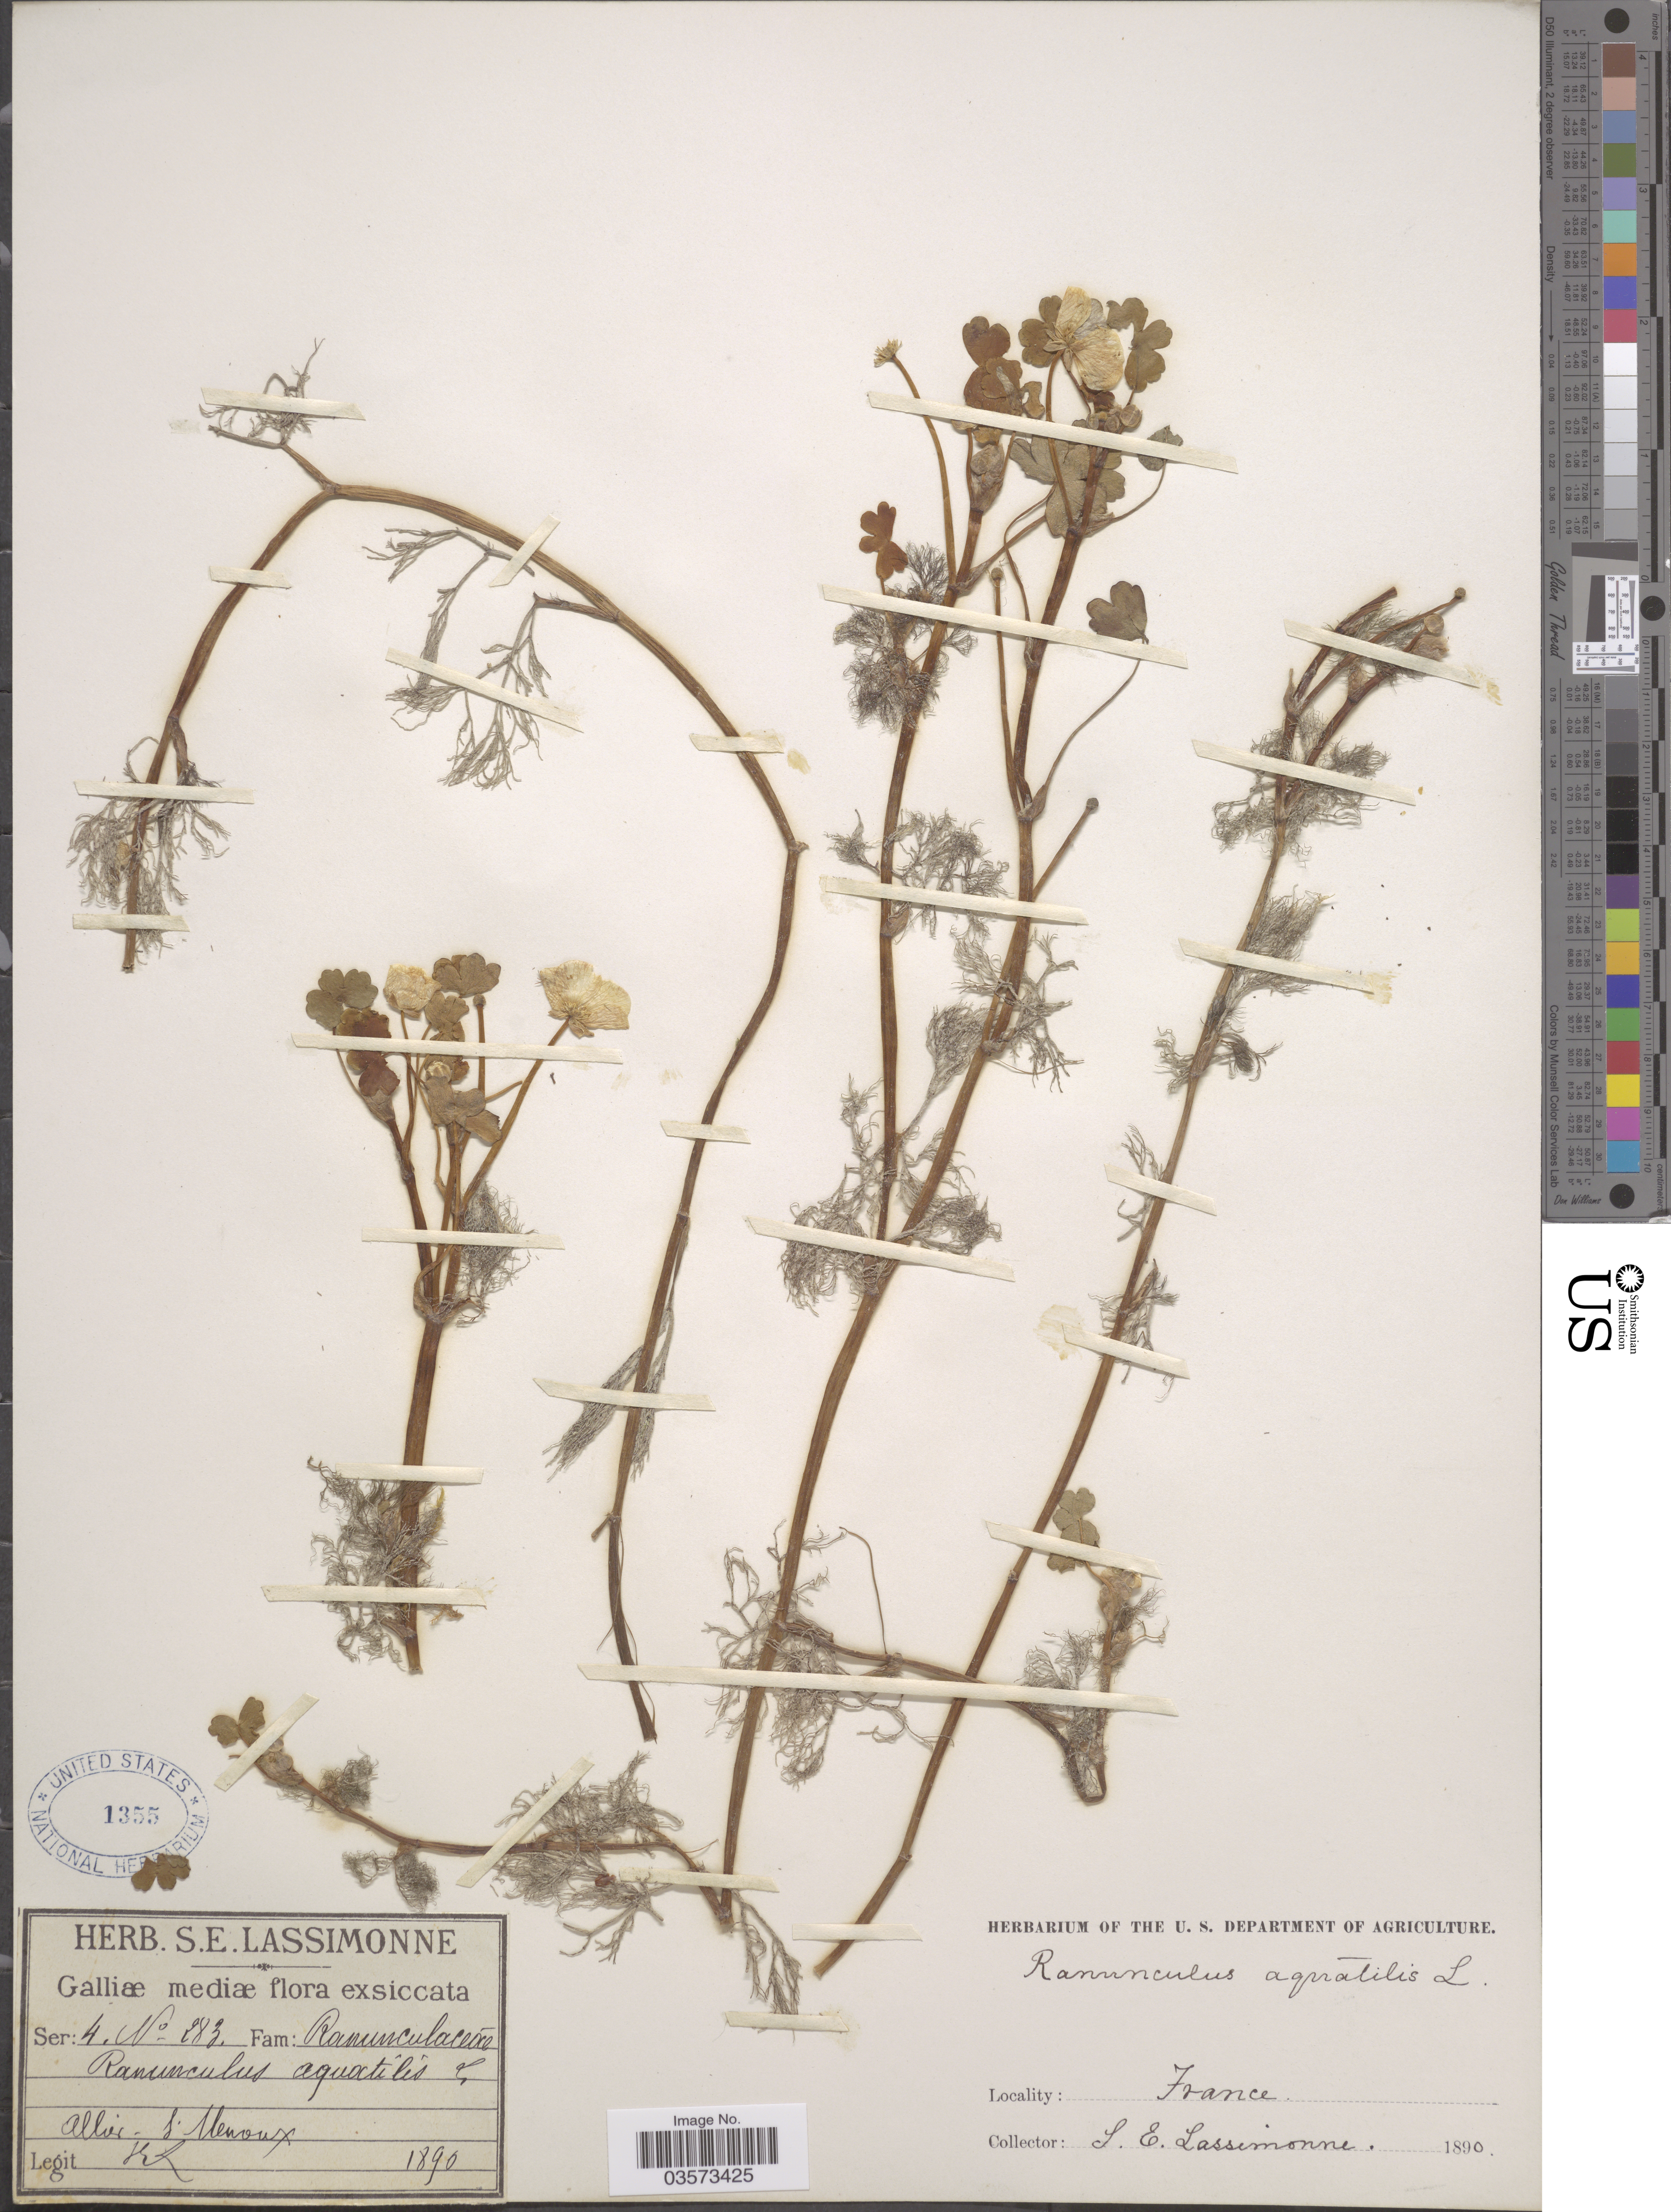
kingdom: Plantae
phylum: Tracheophyta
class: Magnoliopsida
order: Ranunculales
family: Ranunculaceae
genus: Ranunculus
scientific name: Ranunculus aquatilis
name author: L.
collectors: S. Lassimonne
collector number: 283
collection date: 1890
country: France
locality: Galliæ mediæ. Allier - S. Menoux.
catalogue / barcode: US 1355